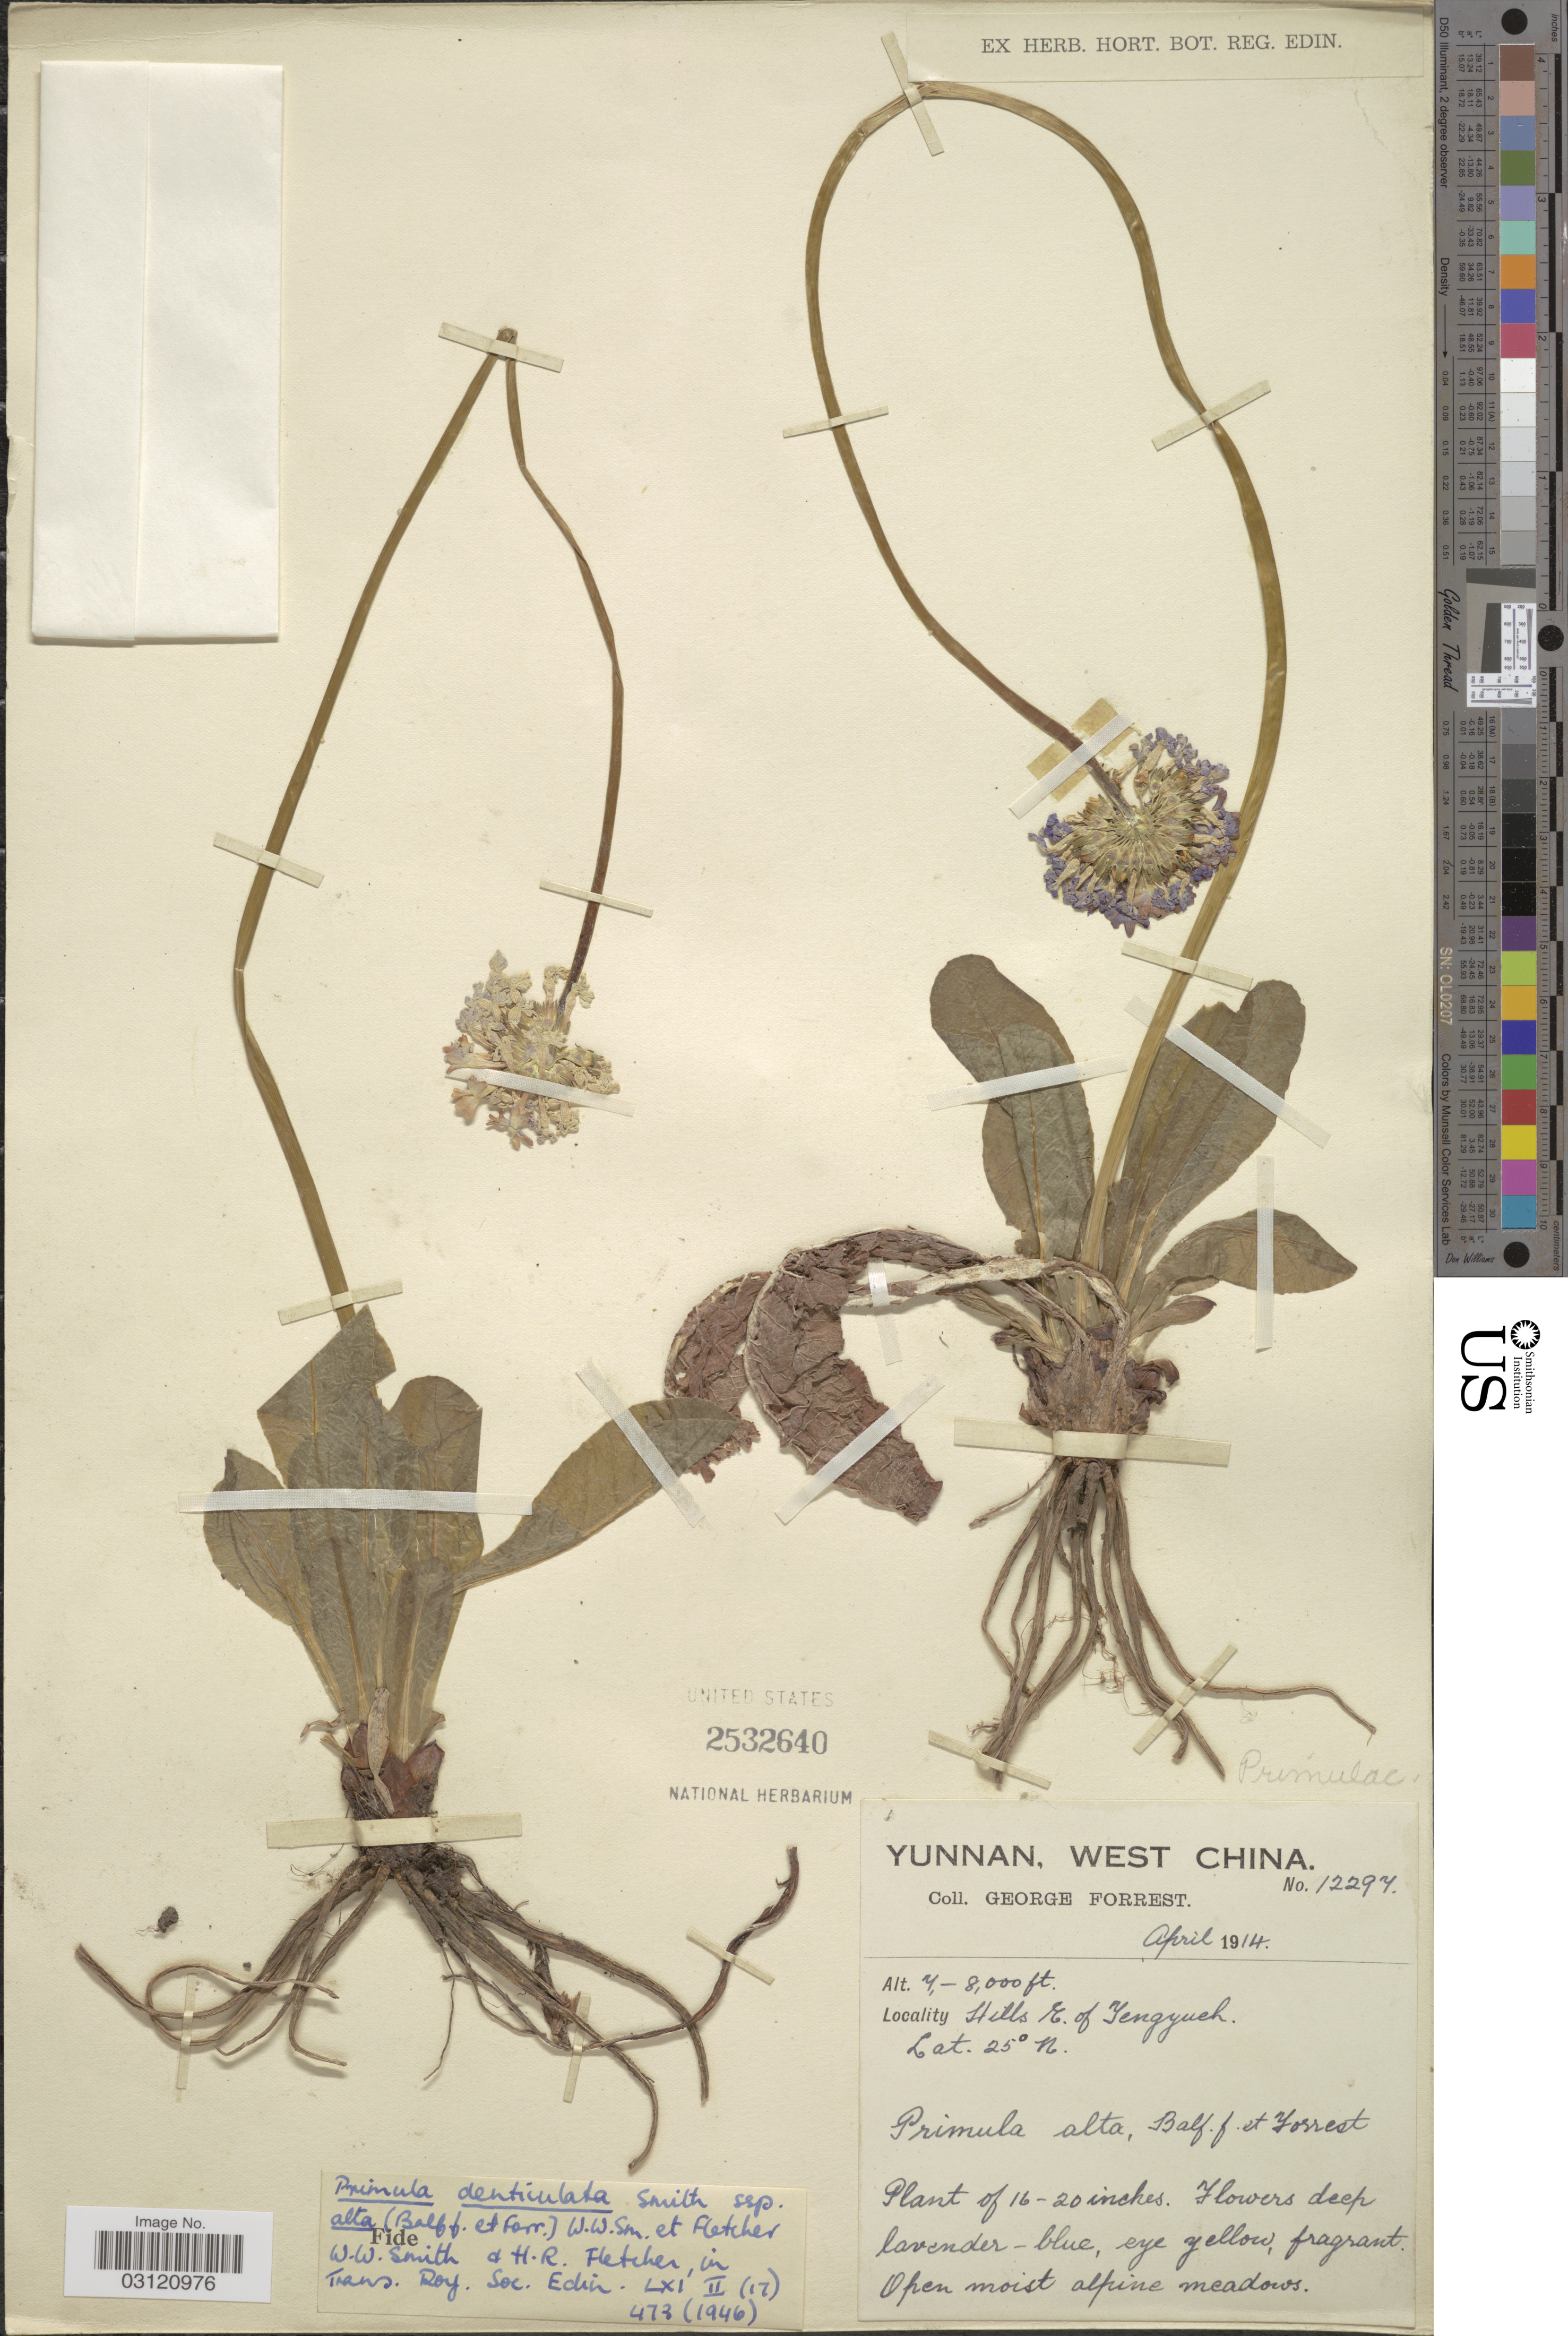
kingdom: Plantae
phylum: Tracheophyta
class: Magnoliopsida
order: Ericales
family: Primulaceae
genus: Primula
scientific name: Primula denticulata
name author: Sm.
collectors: G. Forrest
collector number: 12297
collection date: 1914-04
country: China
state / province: Yunnan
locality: West China. Hills E. of Tengyueh.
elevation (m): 2134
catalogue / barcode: US 2532640